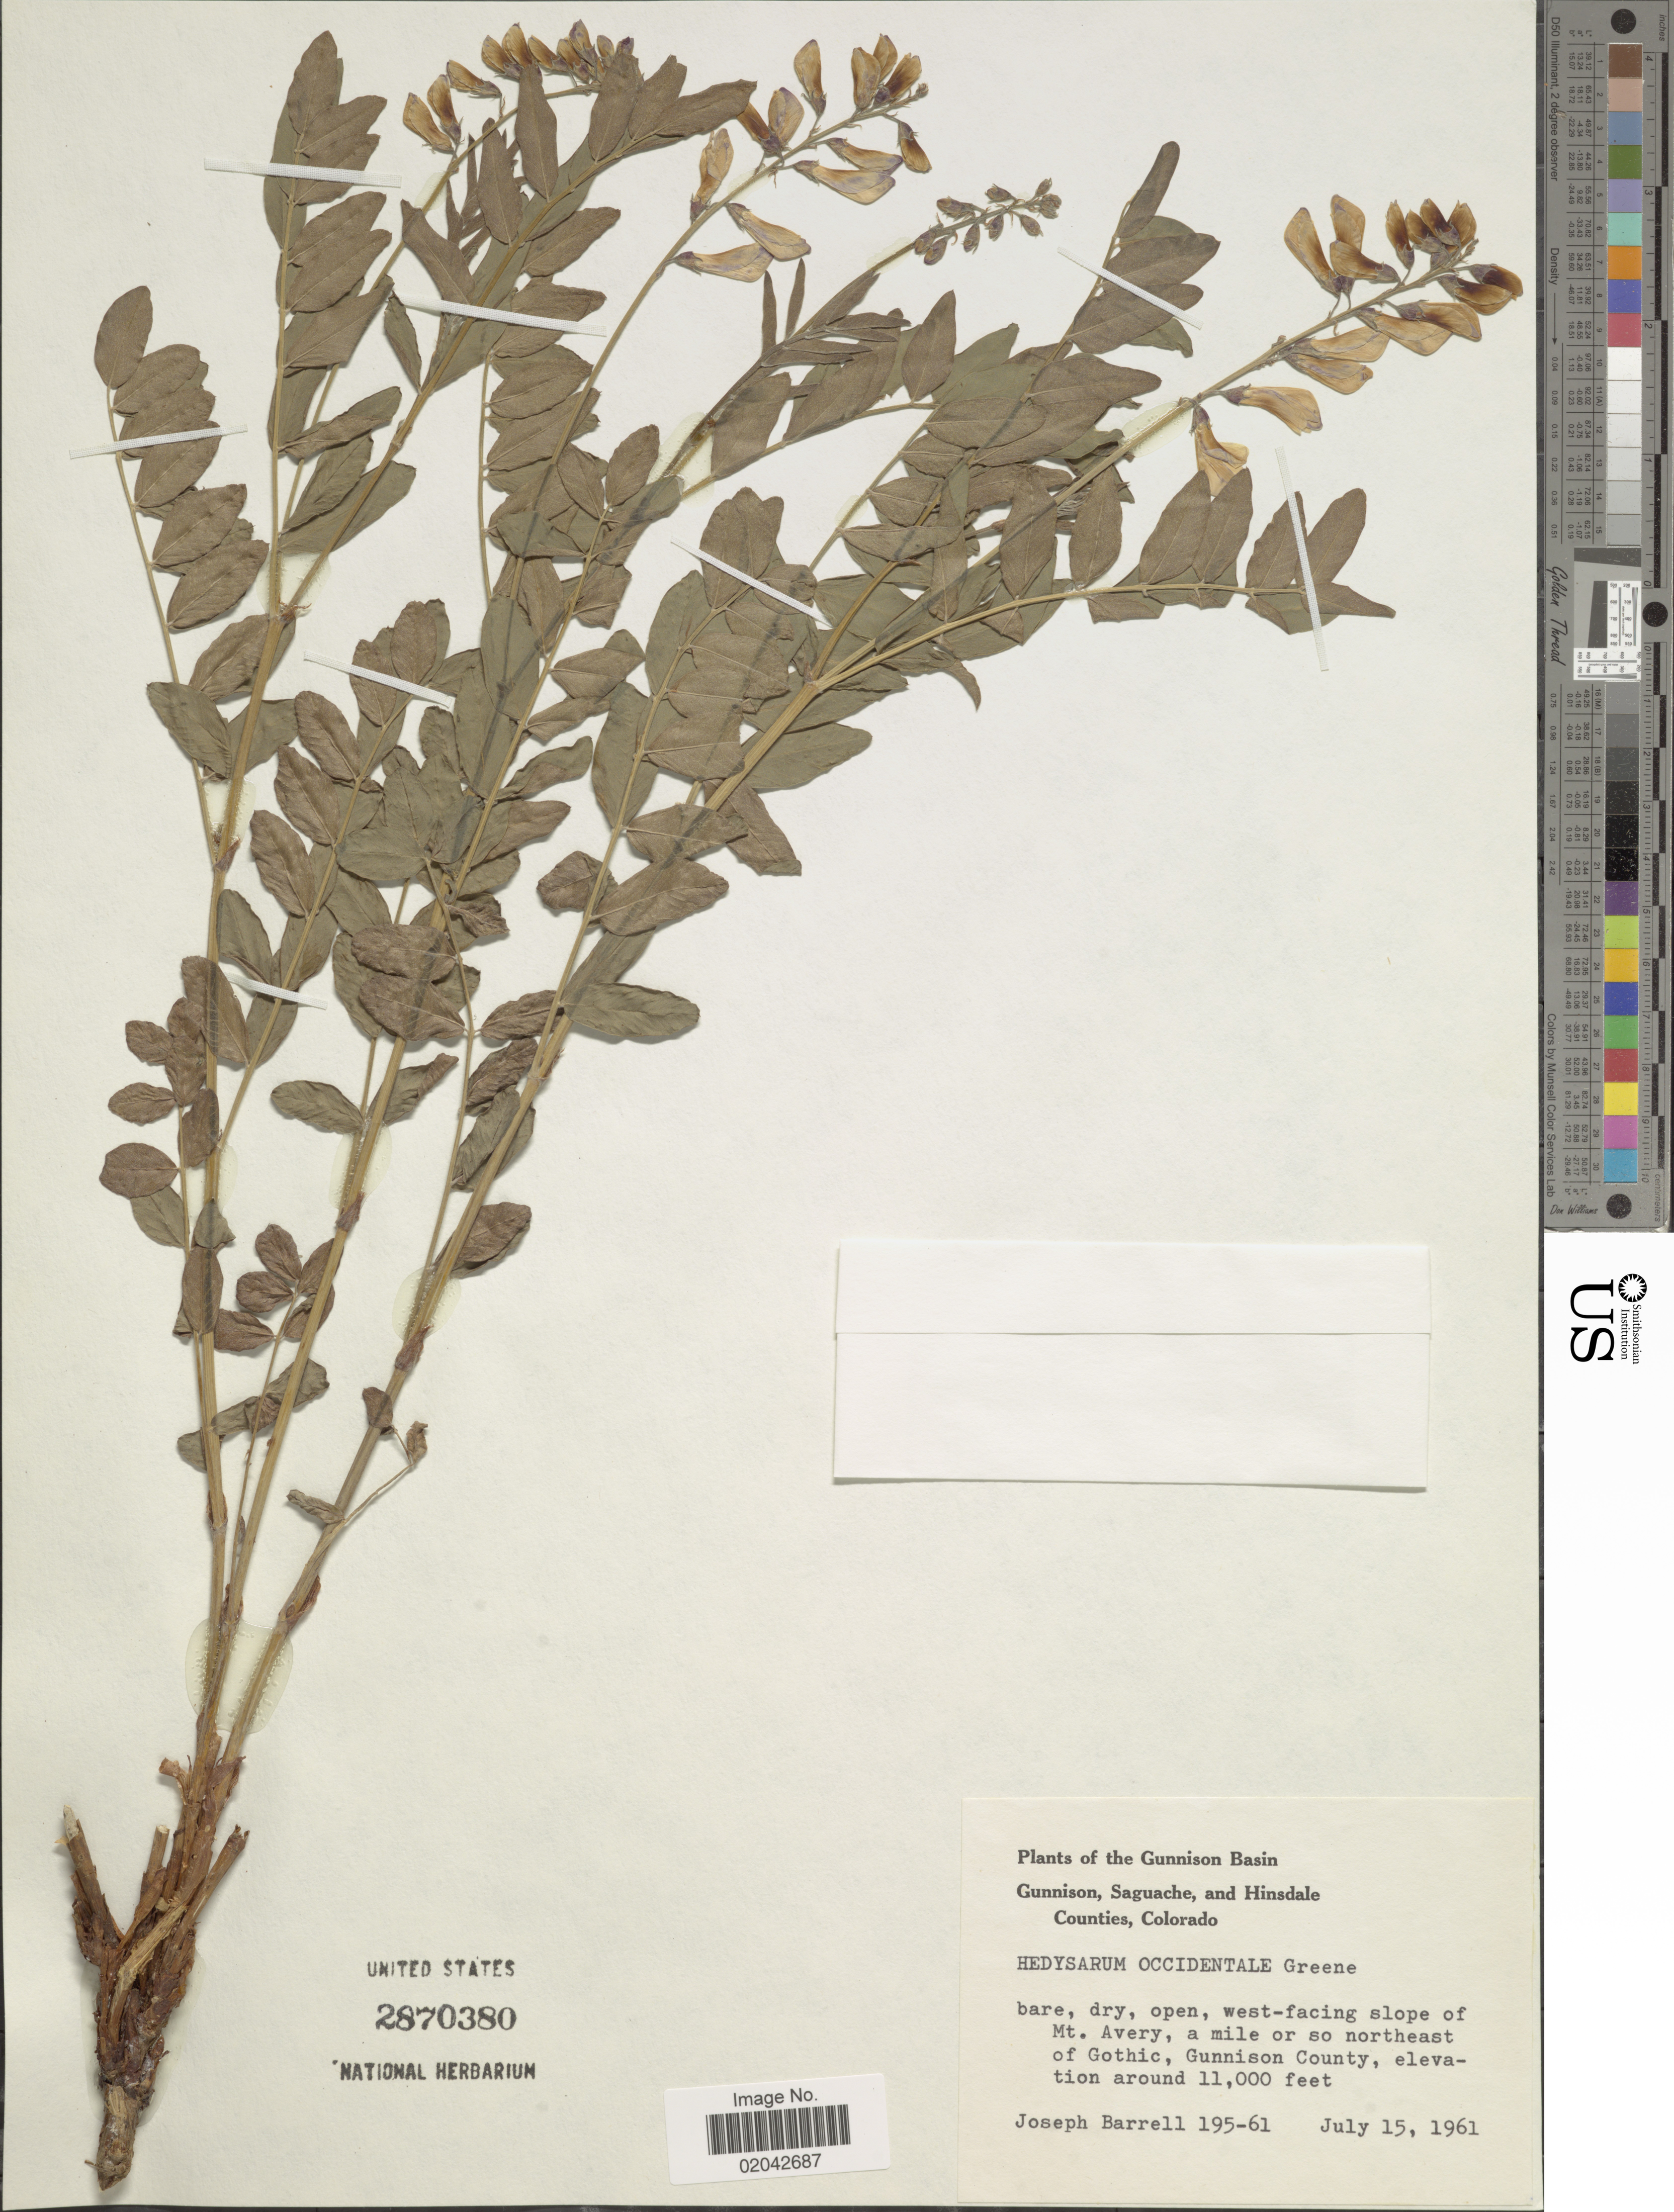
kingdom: Plantae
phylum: Tracheophyta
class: Magnoliopsida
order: Fabales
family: Fabaceae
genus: Hedysarum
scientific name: Hedysarum occidentale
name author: Greene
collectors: J. Barrell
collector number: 195-61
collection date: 1961-07-15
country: United States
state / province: Colorado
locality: Gunnison Basin, Gunnison, Saguache, and Hinsdale Counties, west-facing slope of Mt. Avery, a mile or so northeast of Gothic, Gunnison County.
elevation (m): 3353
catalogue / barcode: US 2870380